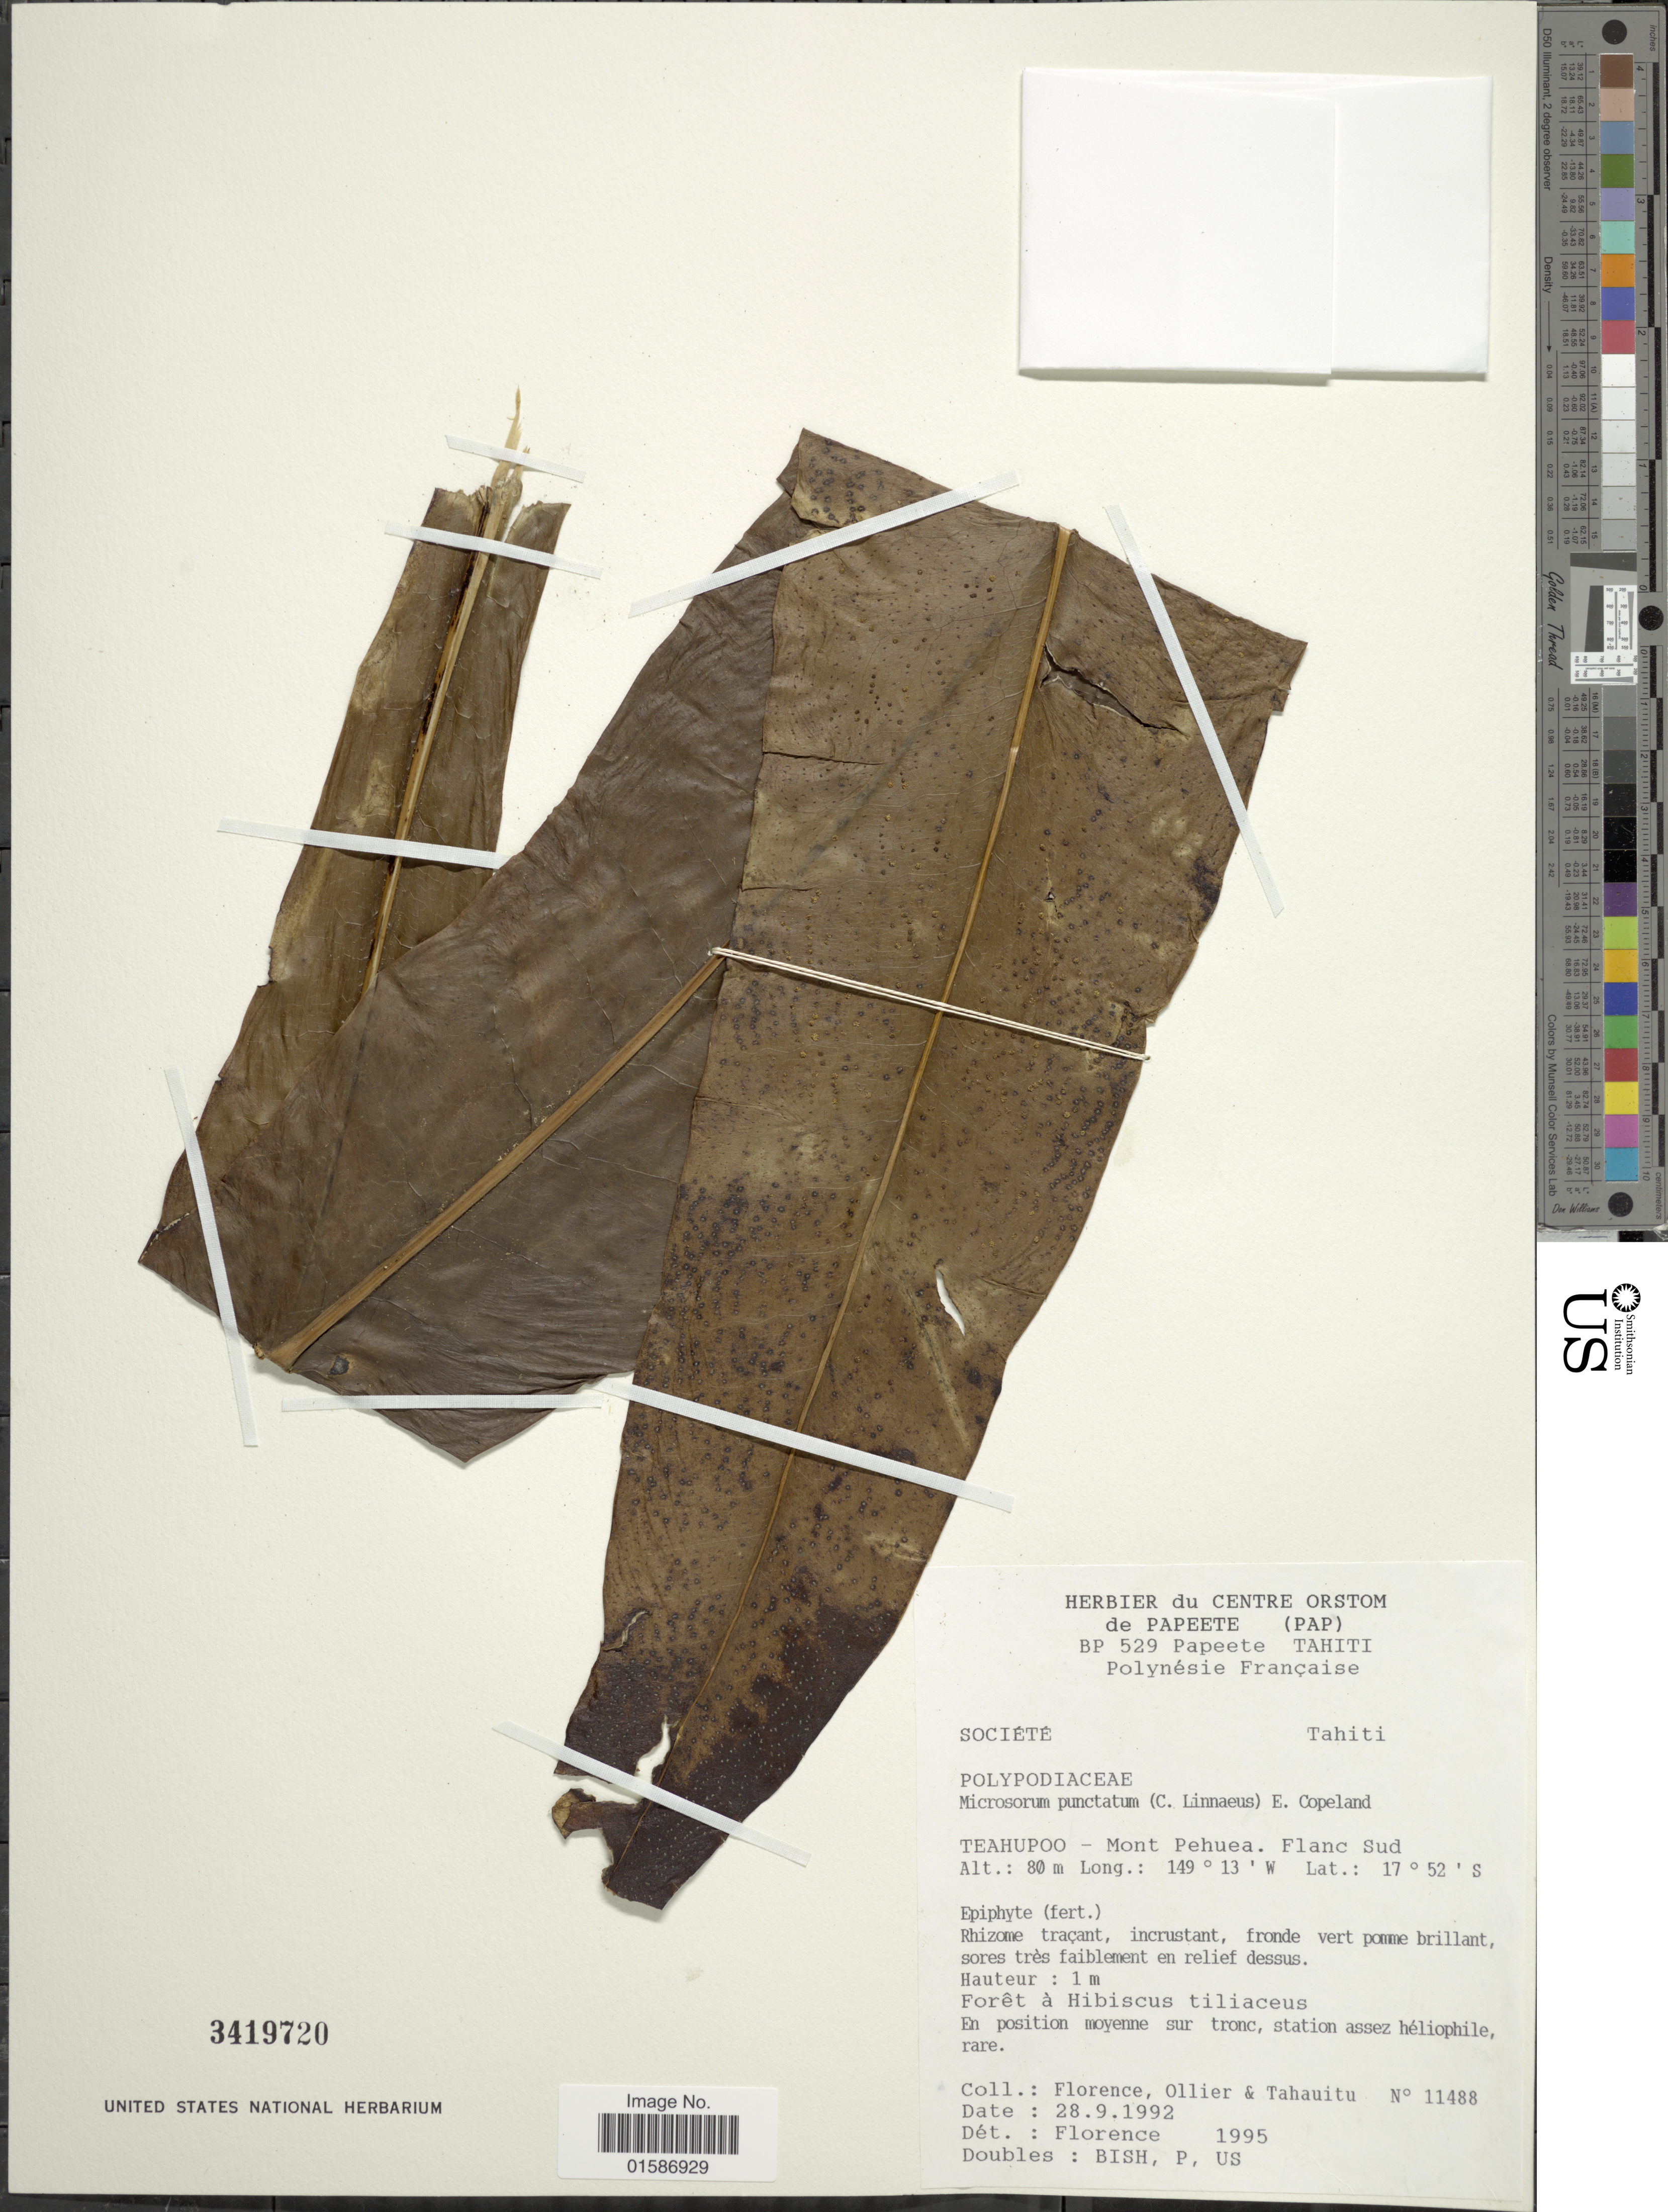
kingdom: Plantae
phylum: Tracheophyta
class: Polypodiopsida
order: Polypodiales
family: Polypodiaceae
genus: Microsorum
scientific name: Microsorum punctatum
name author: (L.) Copel.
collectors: -. Florence, -. Ollier & Tahauitu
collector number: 11488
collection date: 1992-09-28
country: French Polynesia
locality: Teahupoo - Mont Pehuea. Flanc Sud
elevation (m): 80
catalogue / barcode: US 3419720